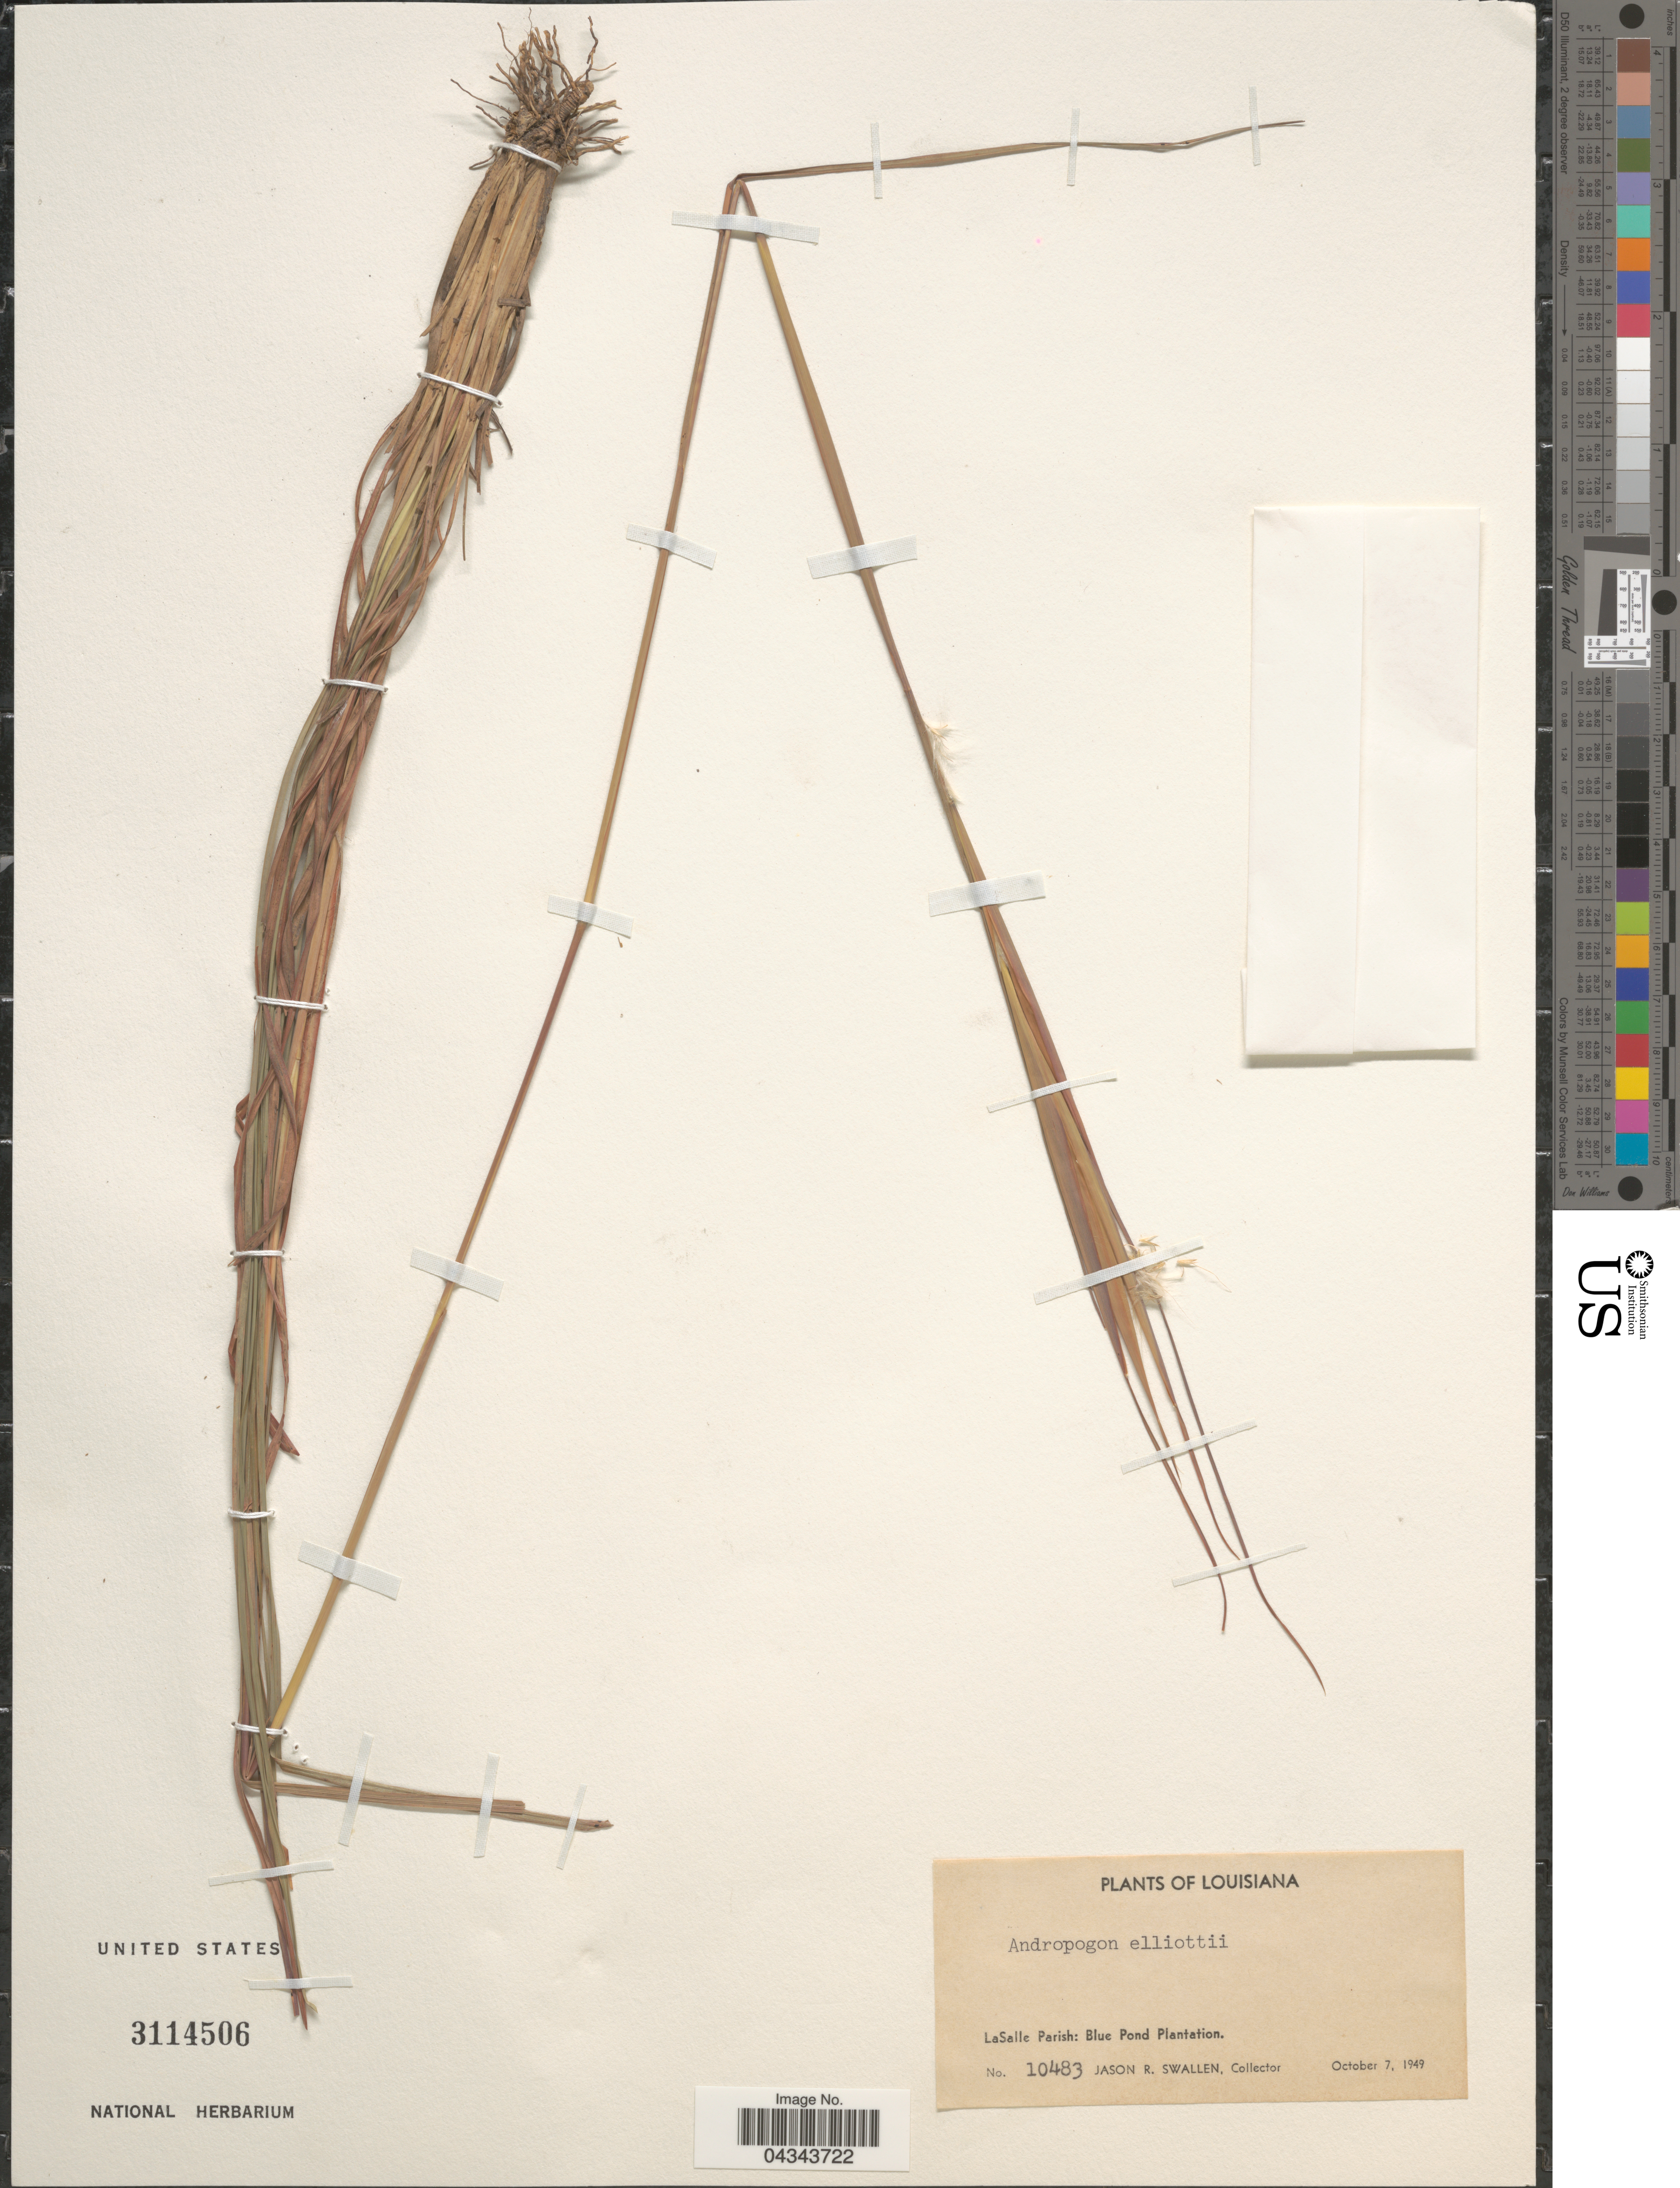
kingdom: Plantae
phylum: Tracheophyta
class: Liliopsida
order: Poales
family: Poaceae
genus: Andropogon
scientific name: Andropogon ternarius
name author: Michx.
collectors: J. R. Swallen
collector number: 10483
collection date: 1949-10-07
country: United States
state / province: Louisiana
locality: LaSalle Parish: Blue Pond Plantation.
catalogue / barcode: US 3114506